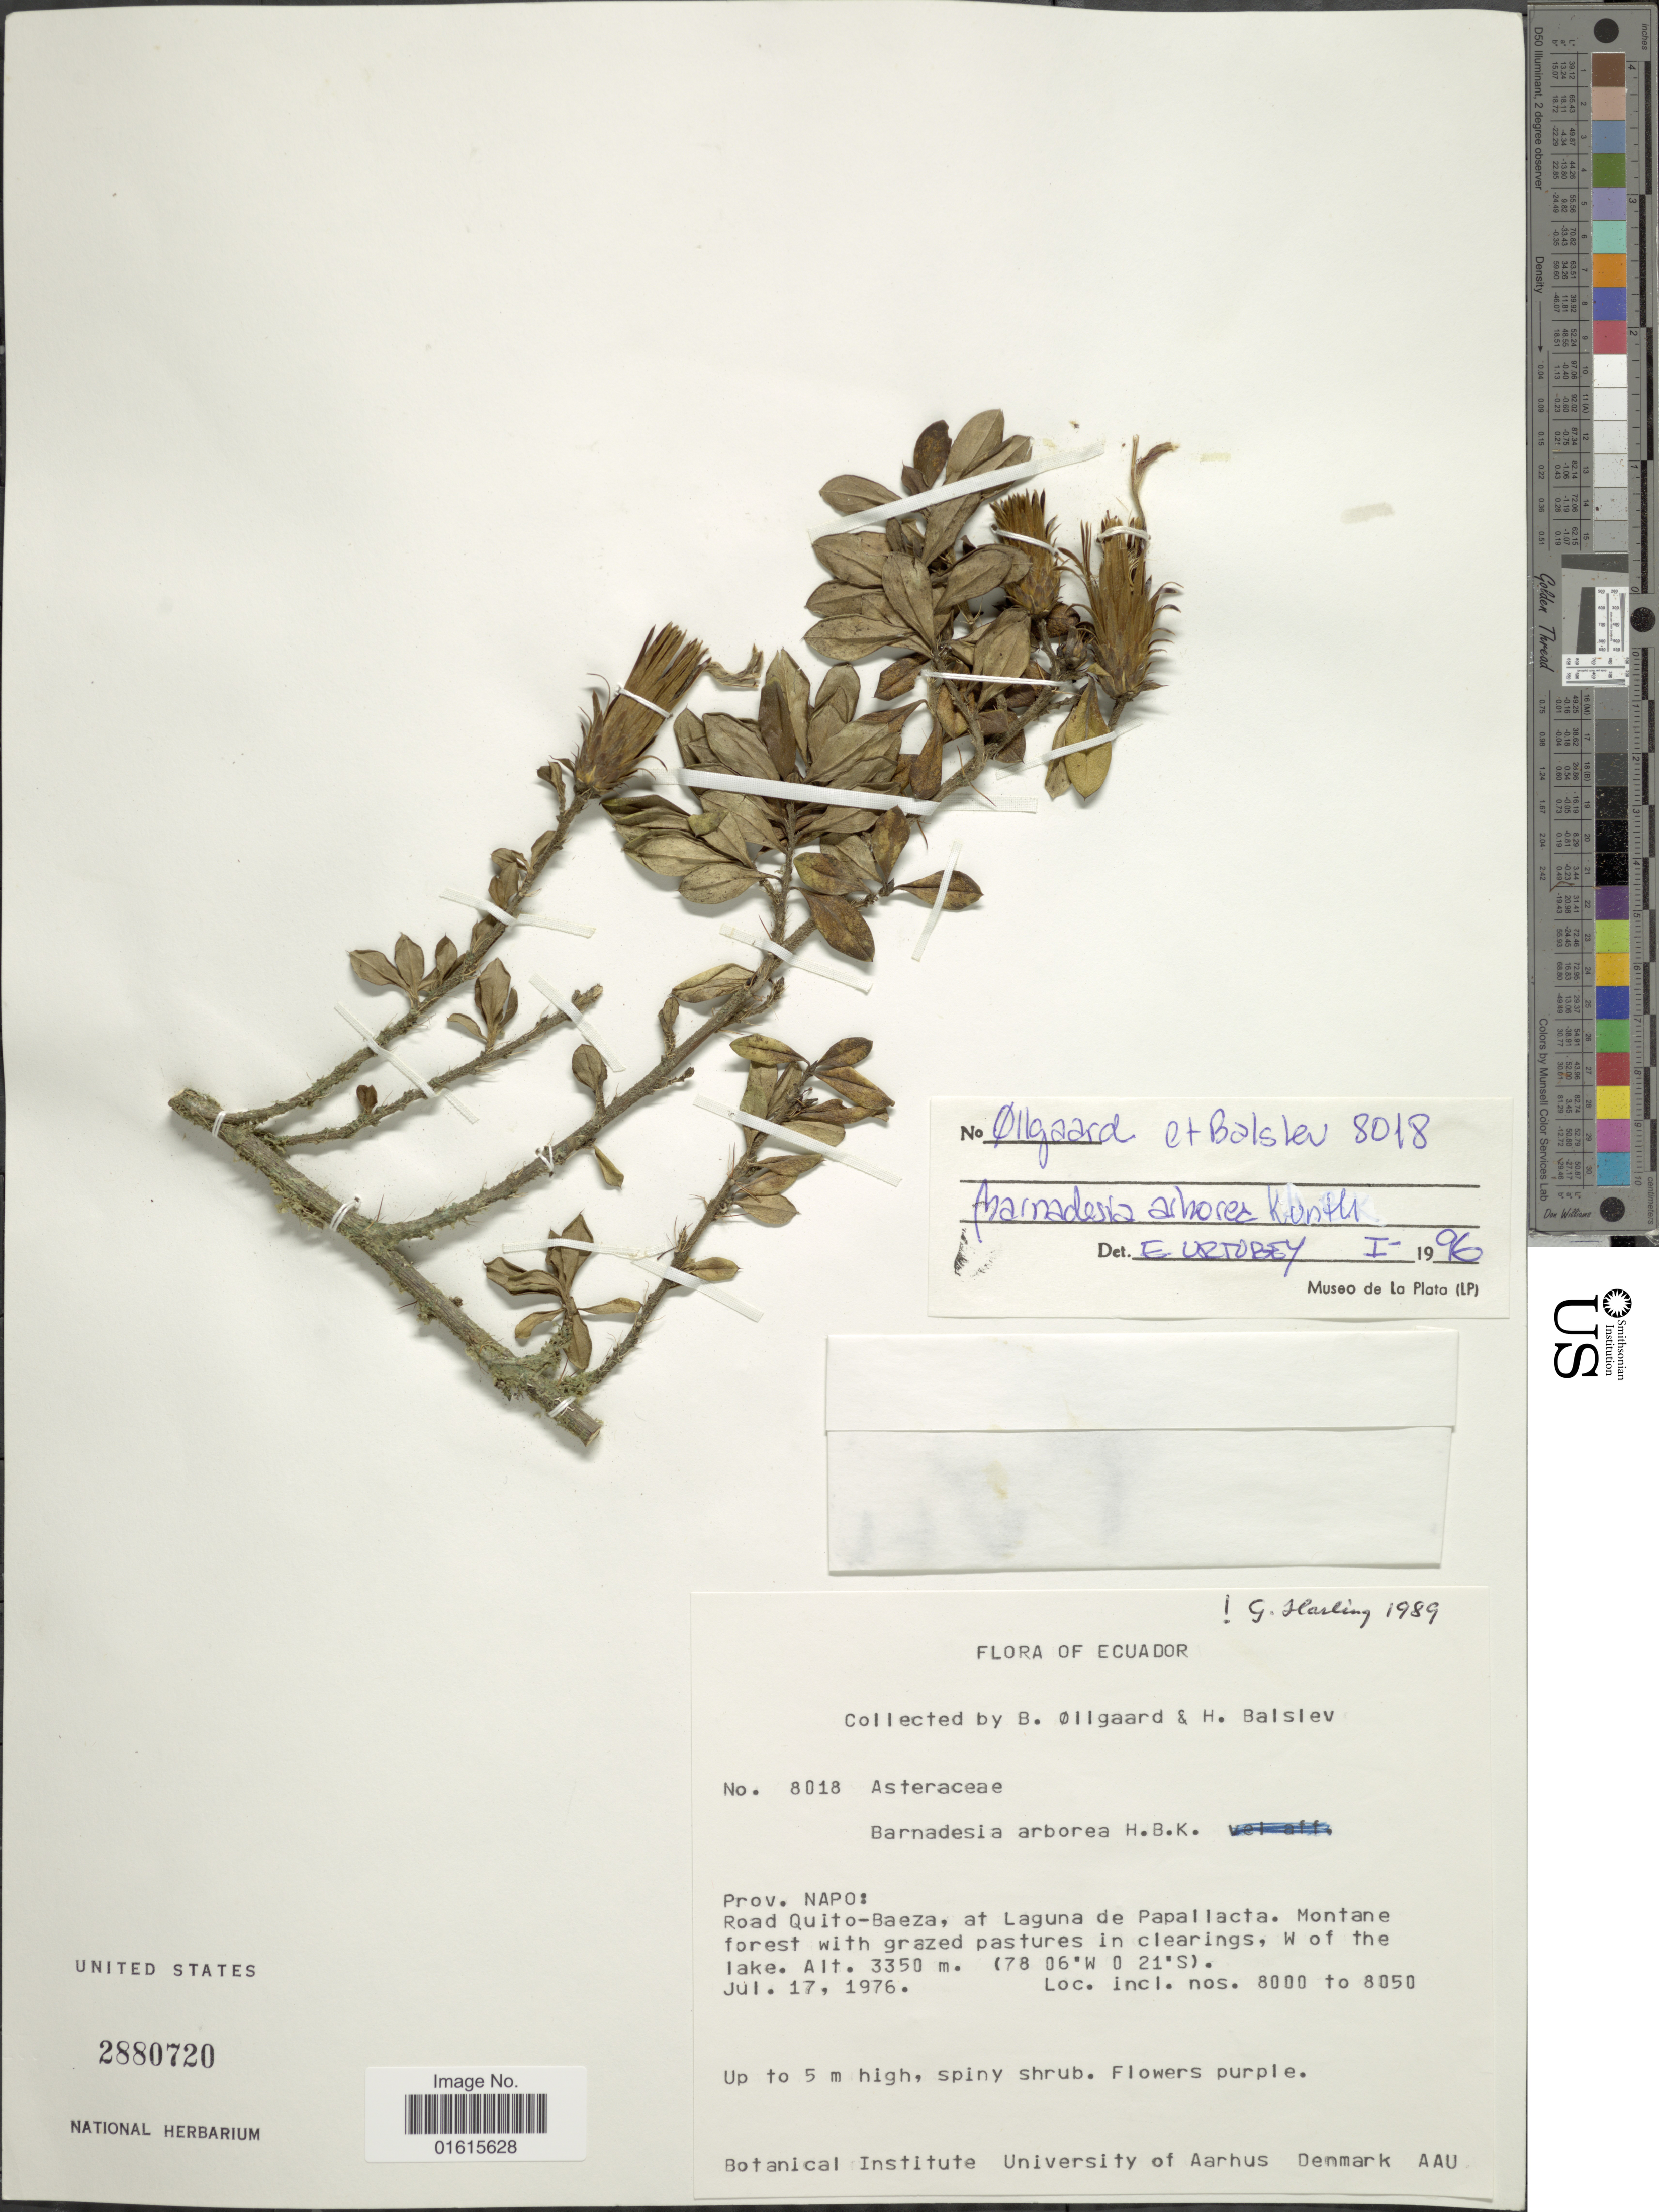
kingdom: Plantae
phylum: Tracheophyta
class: Magnoliopsida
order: Asterales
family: Asteraceae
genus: Barnadesia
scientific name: Barnadesia arborea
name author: Kunth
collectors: B. Øllgaard & H. Balslev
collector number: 8018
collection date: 1976-07-17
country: Ecuador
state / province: Napo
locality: Road Quito-Baeza, at Laguna de Papallacta. Montane forest with grazed pastures in clearings, W of the lake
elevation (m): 3350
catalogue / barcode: US 2880720